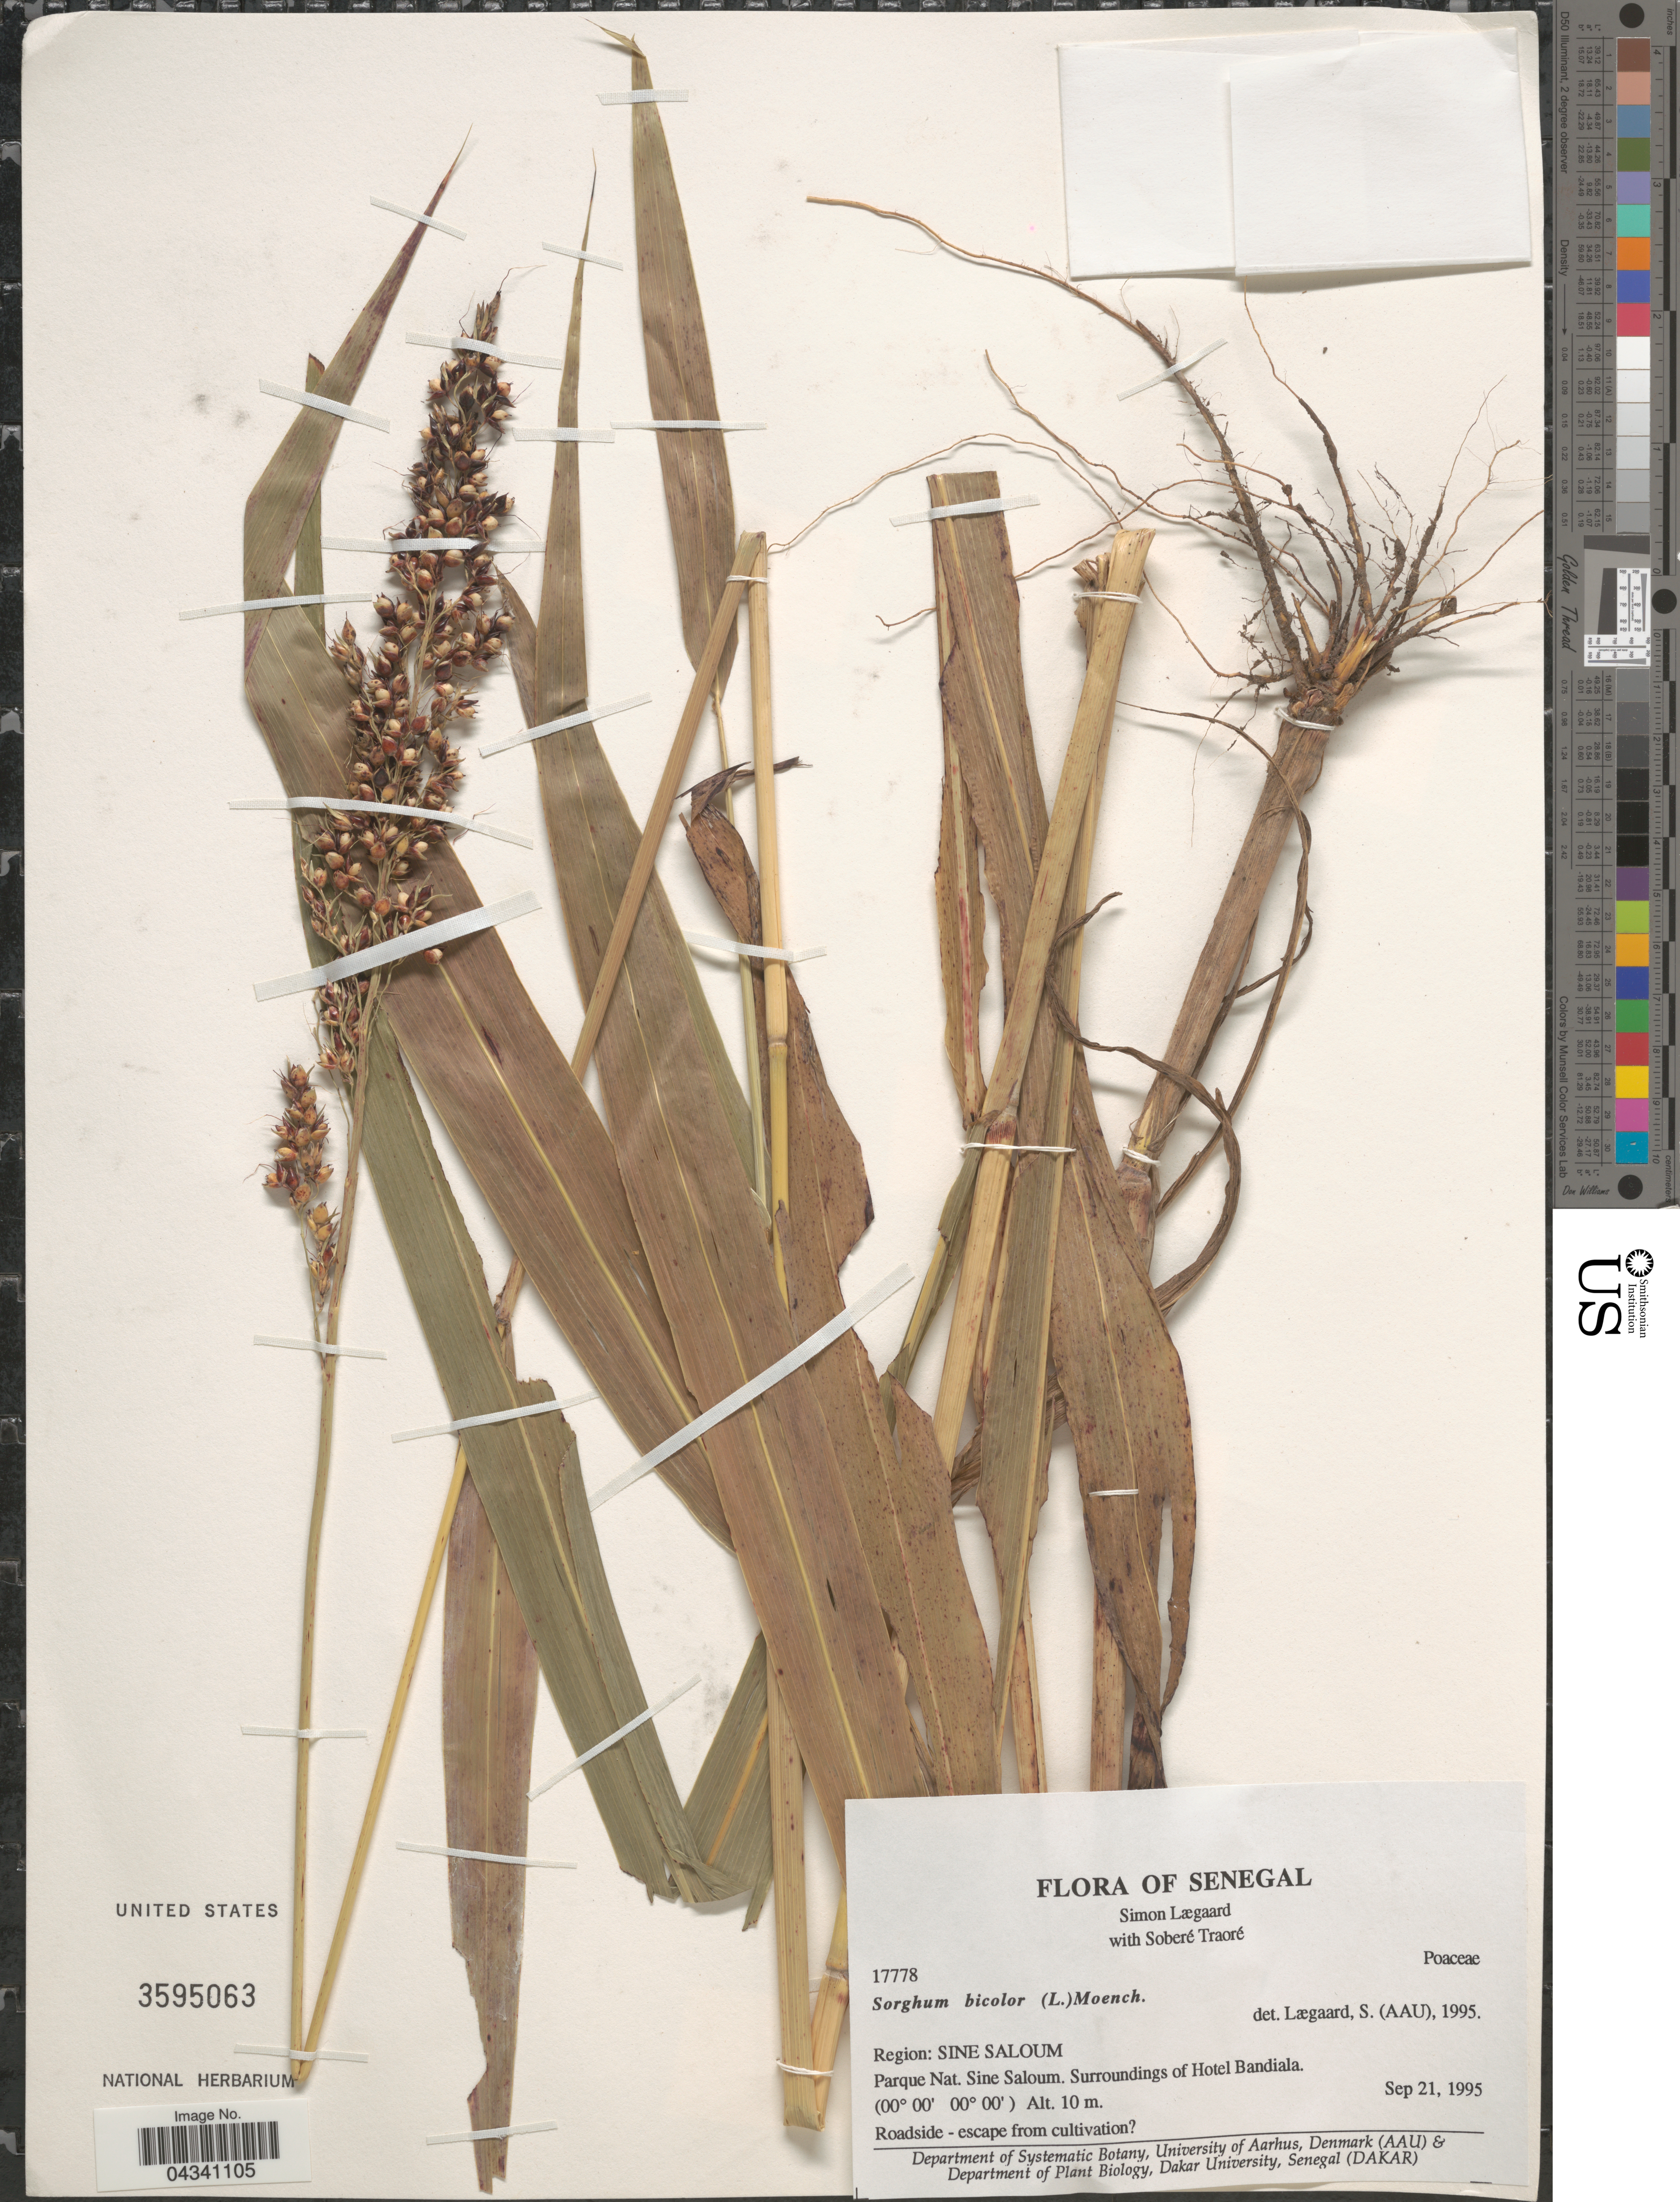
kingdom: Plantae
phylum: Tracheophyta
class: Liliopsida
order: Poales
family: Poaceae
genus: Sorghum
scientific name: Sorghum bicolor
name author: (L.) Moench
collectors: S. Lægaard & S. Traore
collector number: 17778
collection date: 1995-09-21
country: Senegal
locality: Region: Sine Saloum. Parque Nat. Sine Saloum. Surroundings of Hotel Bandiala.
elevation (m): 10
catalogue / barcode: US 3595063